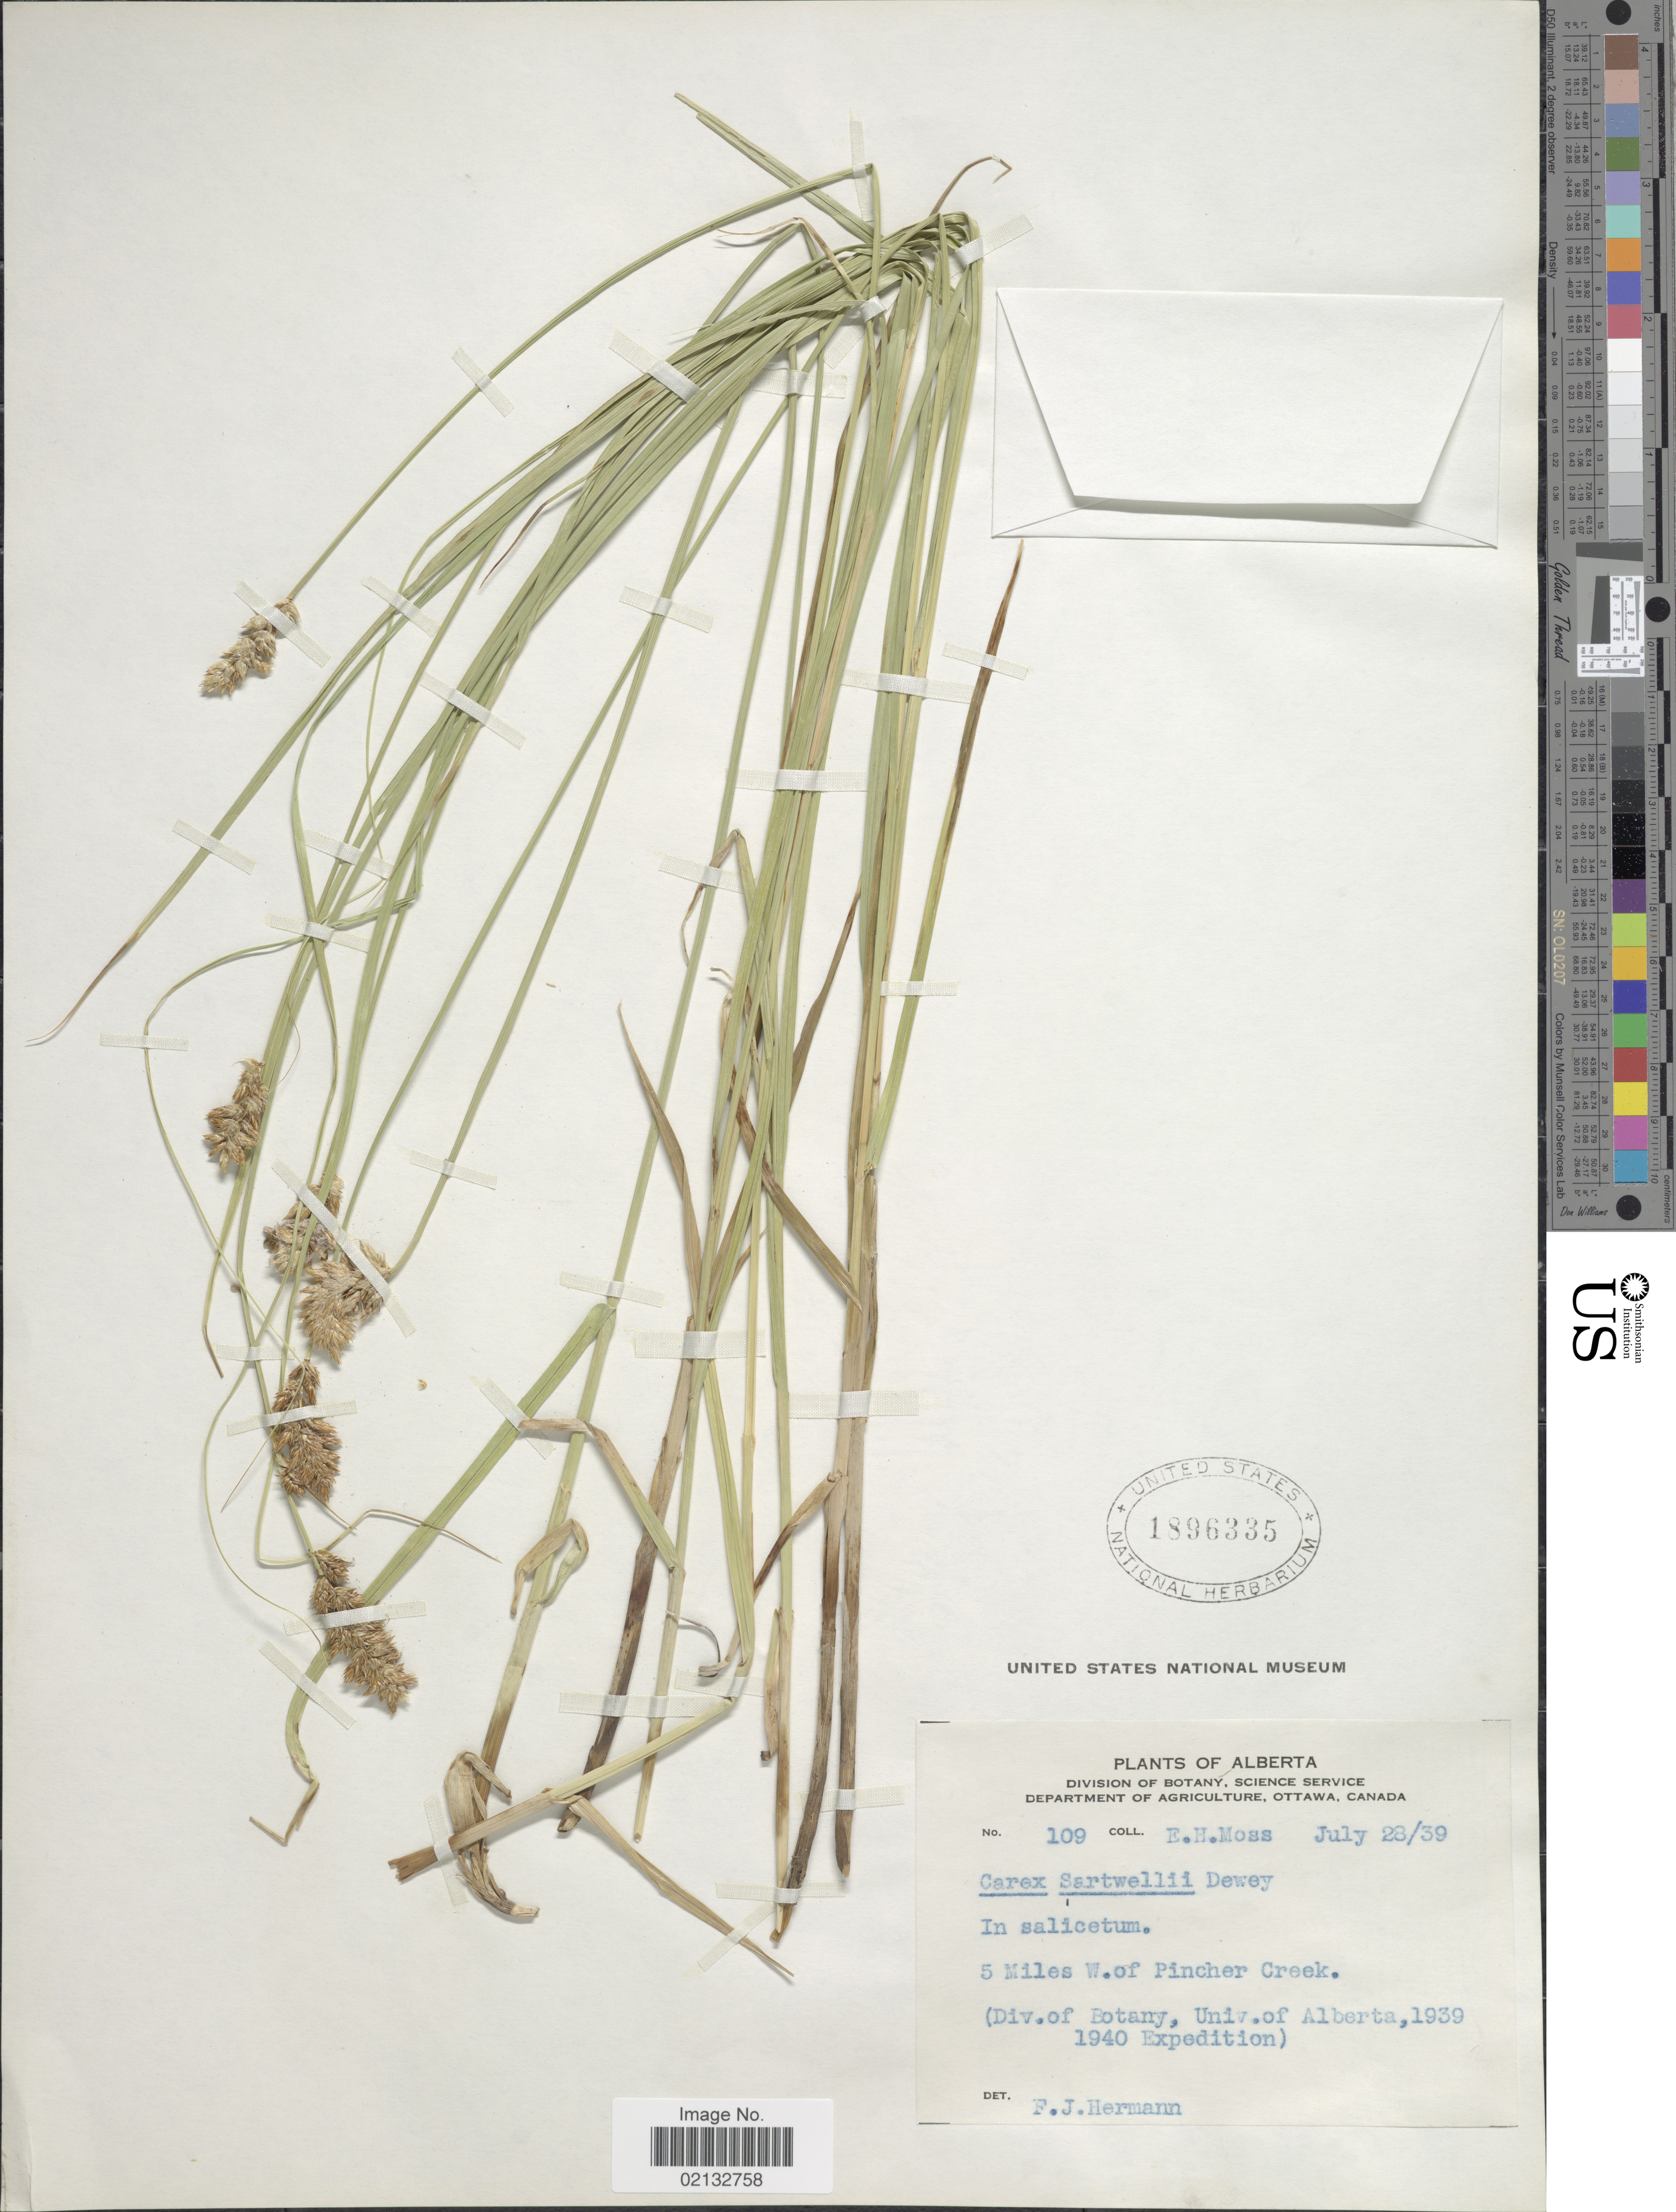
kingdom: Plantae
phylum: Tracheophyta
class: Liliopsida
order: Poales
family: Cyperaceae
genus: Carex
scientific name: Carex sartwellii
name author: Dewey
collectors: E. Moss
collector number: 109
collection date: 1939-07-28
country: Canada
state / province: Alberta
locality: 5 Miles W. of Pincher Creek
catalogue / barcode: US 1896335